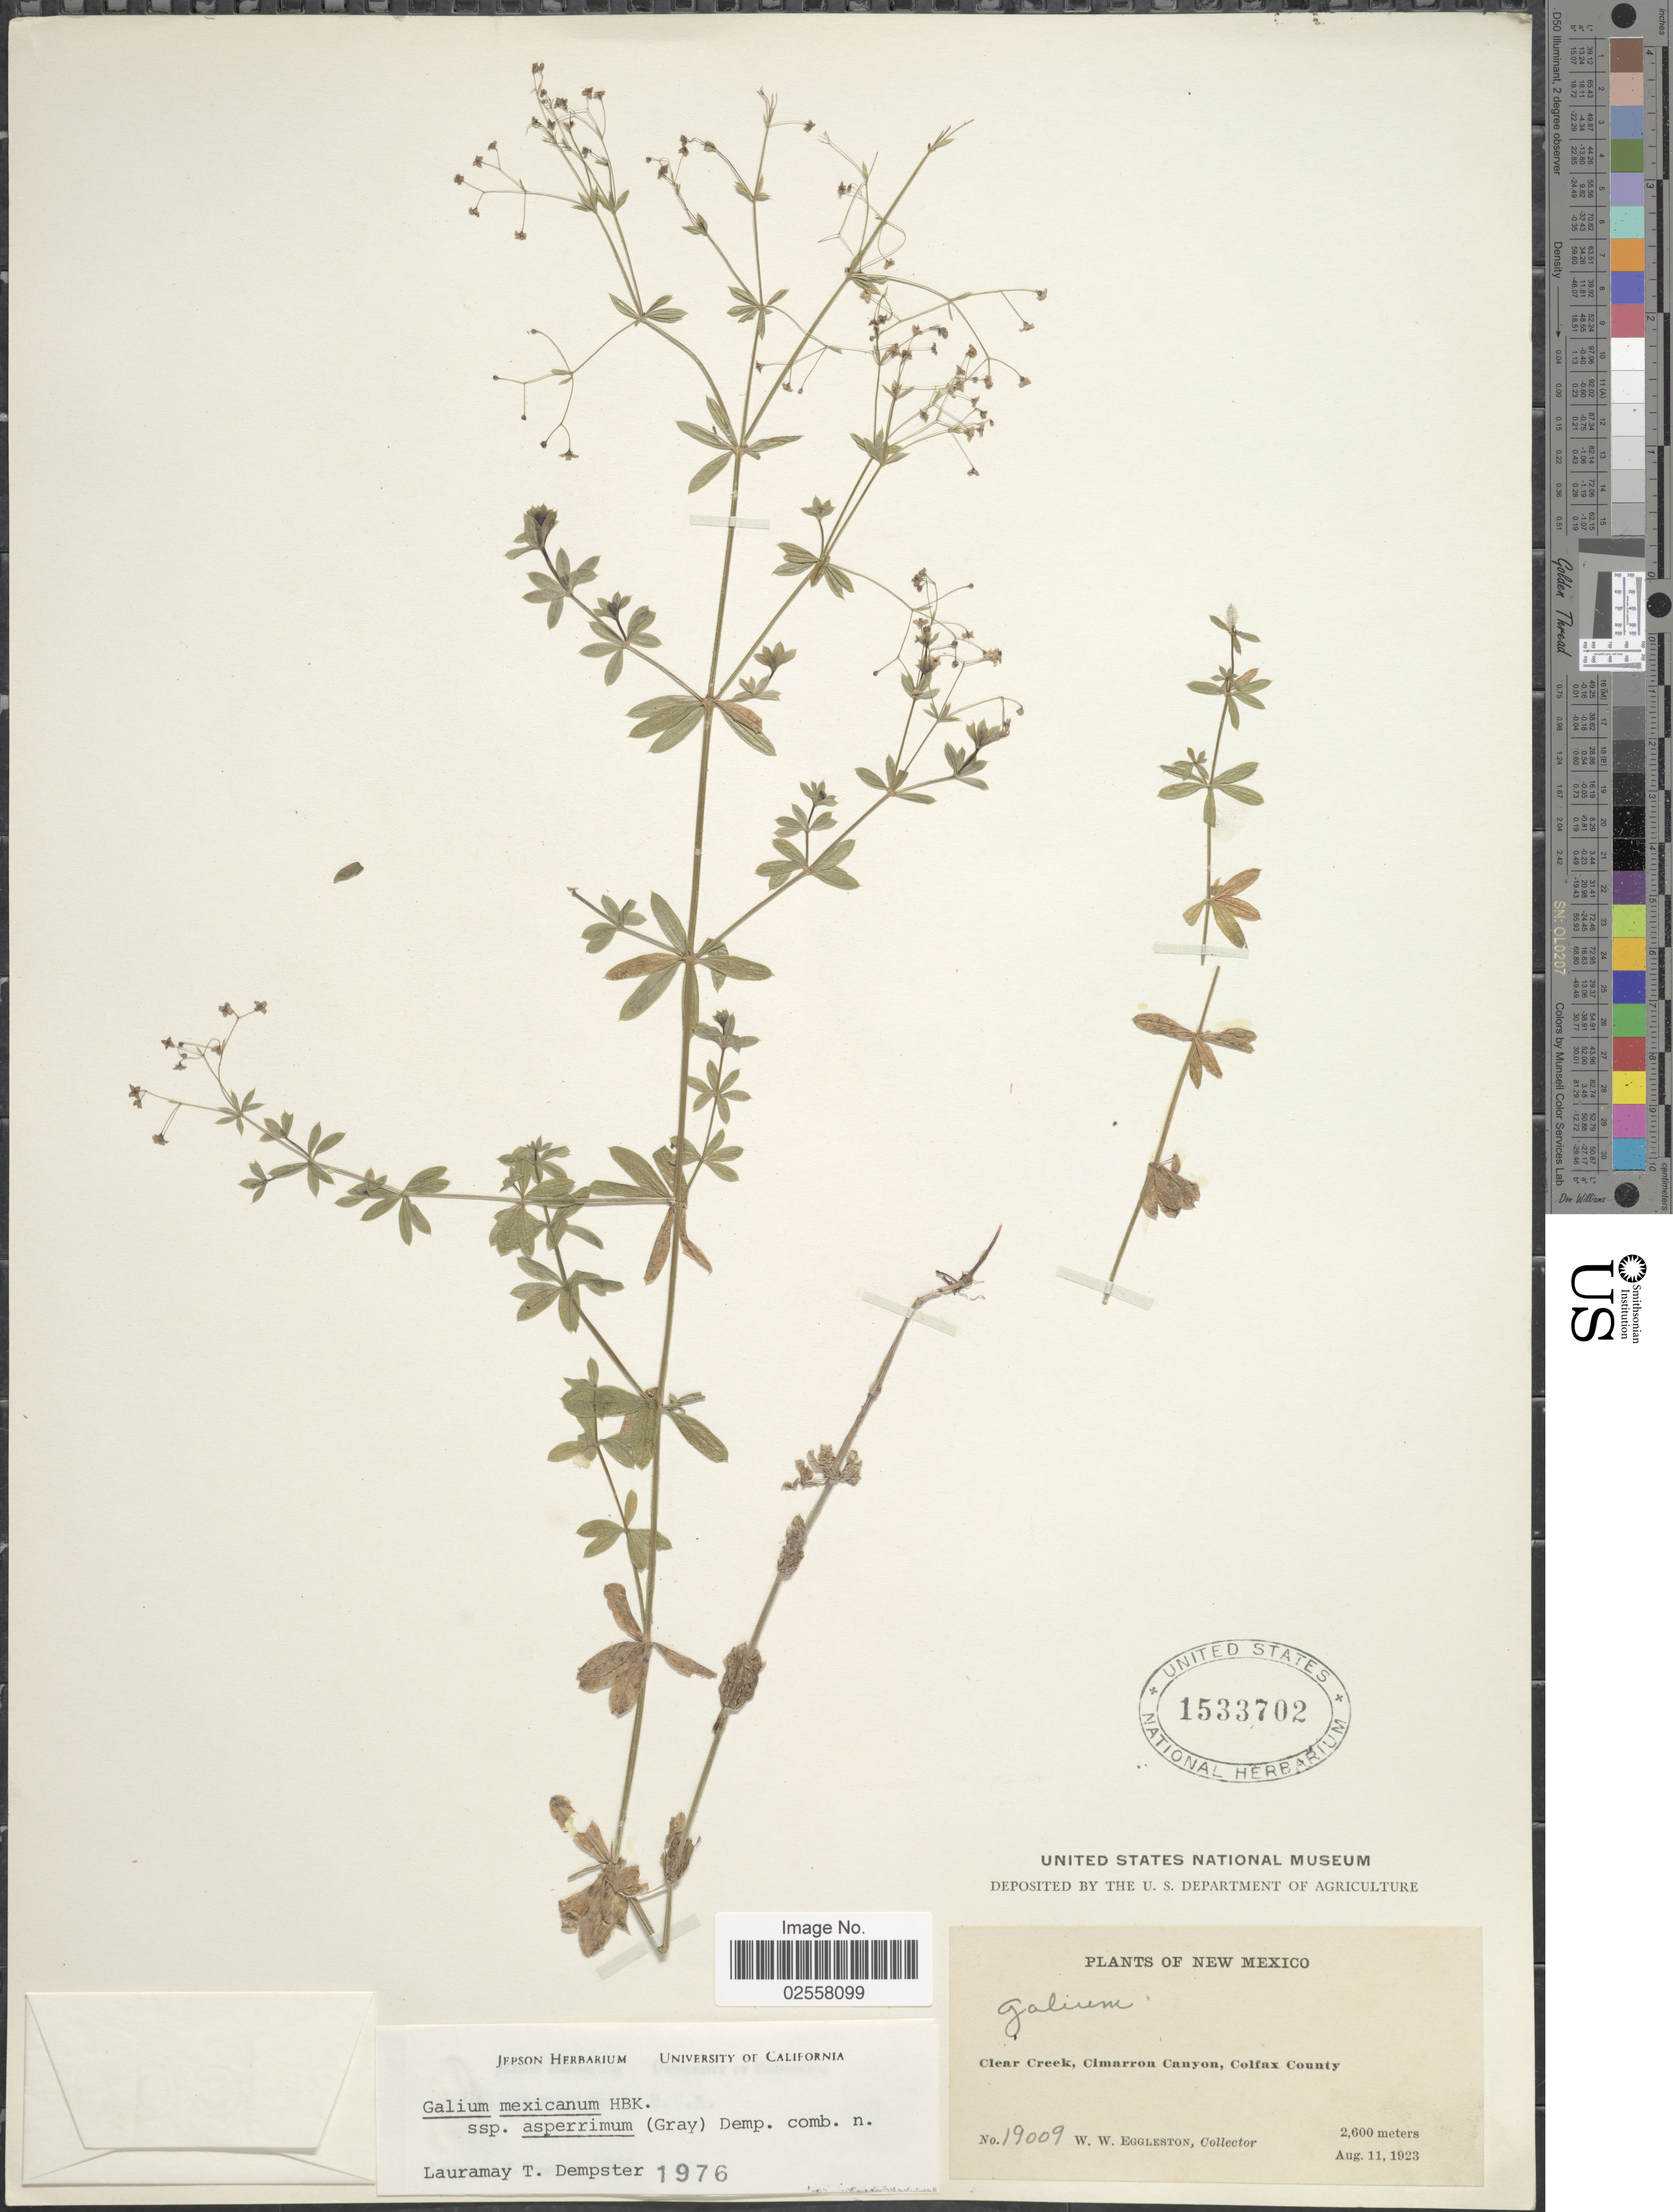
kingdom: Plantae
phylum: Tracheophyta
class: Magnoliopsida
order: Gentianales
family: Rubiaceae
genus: Galium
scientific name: Galium mexicanum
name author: Kunth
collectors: W. W. Eggleston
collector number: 19009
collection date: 1923-08-11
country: United States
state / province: New Mexico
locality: Clear Creek, Cimarron Canyon, Colfax County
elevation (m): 2600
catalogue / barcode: US 1533702